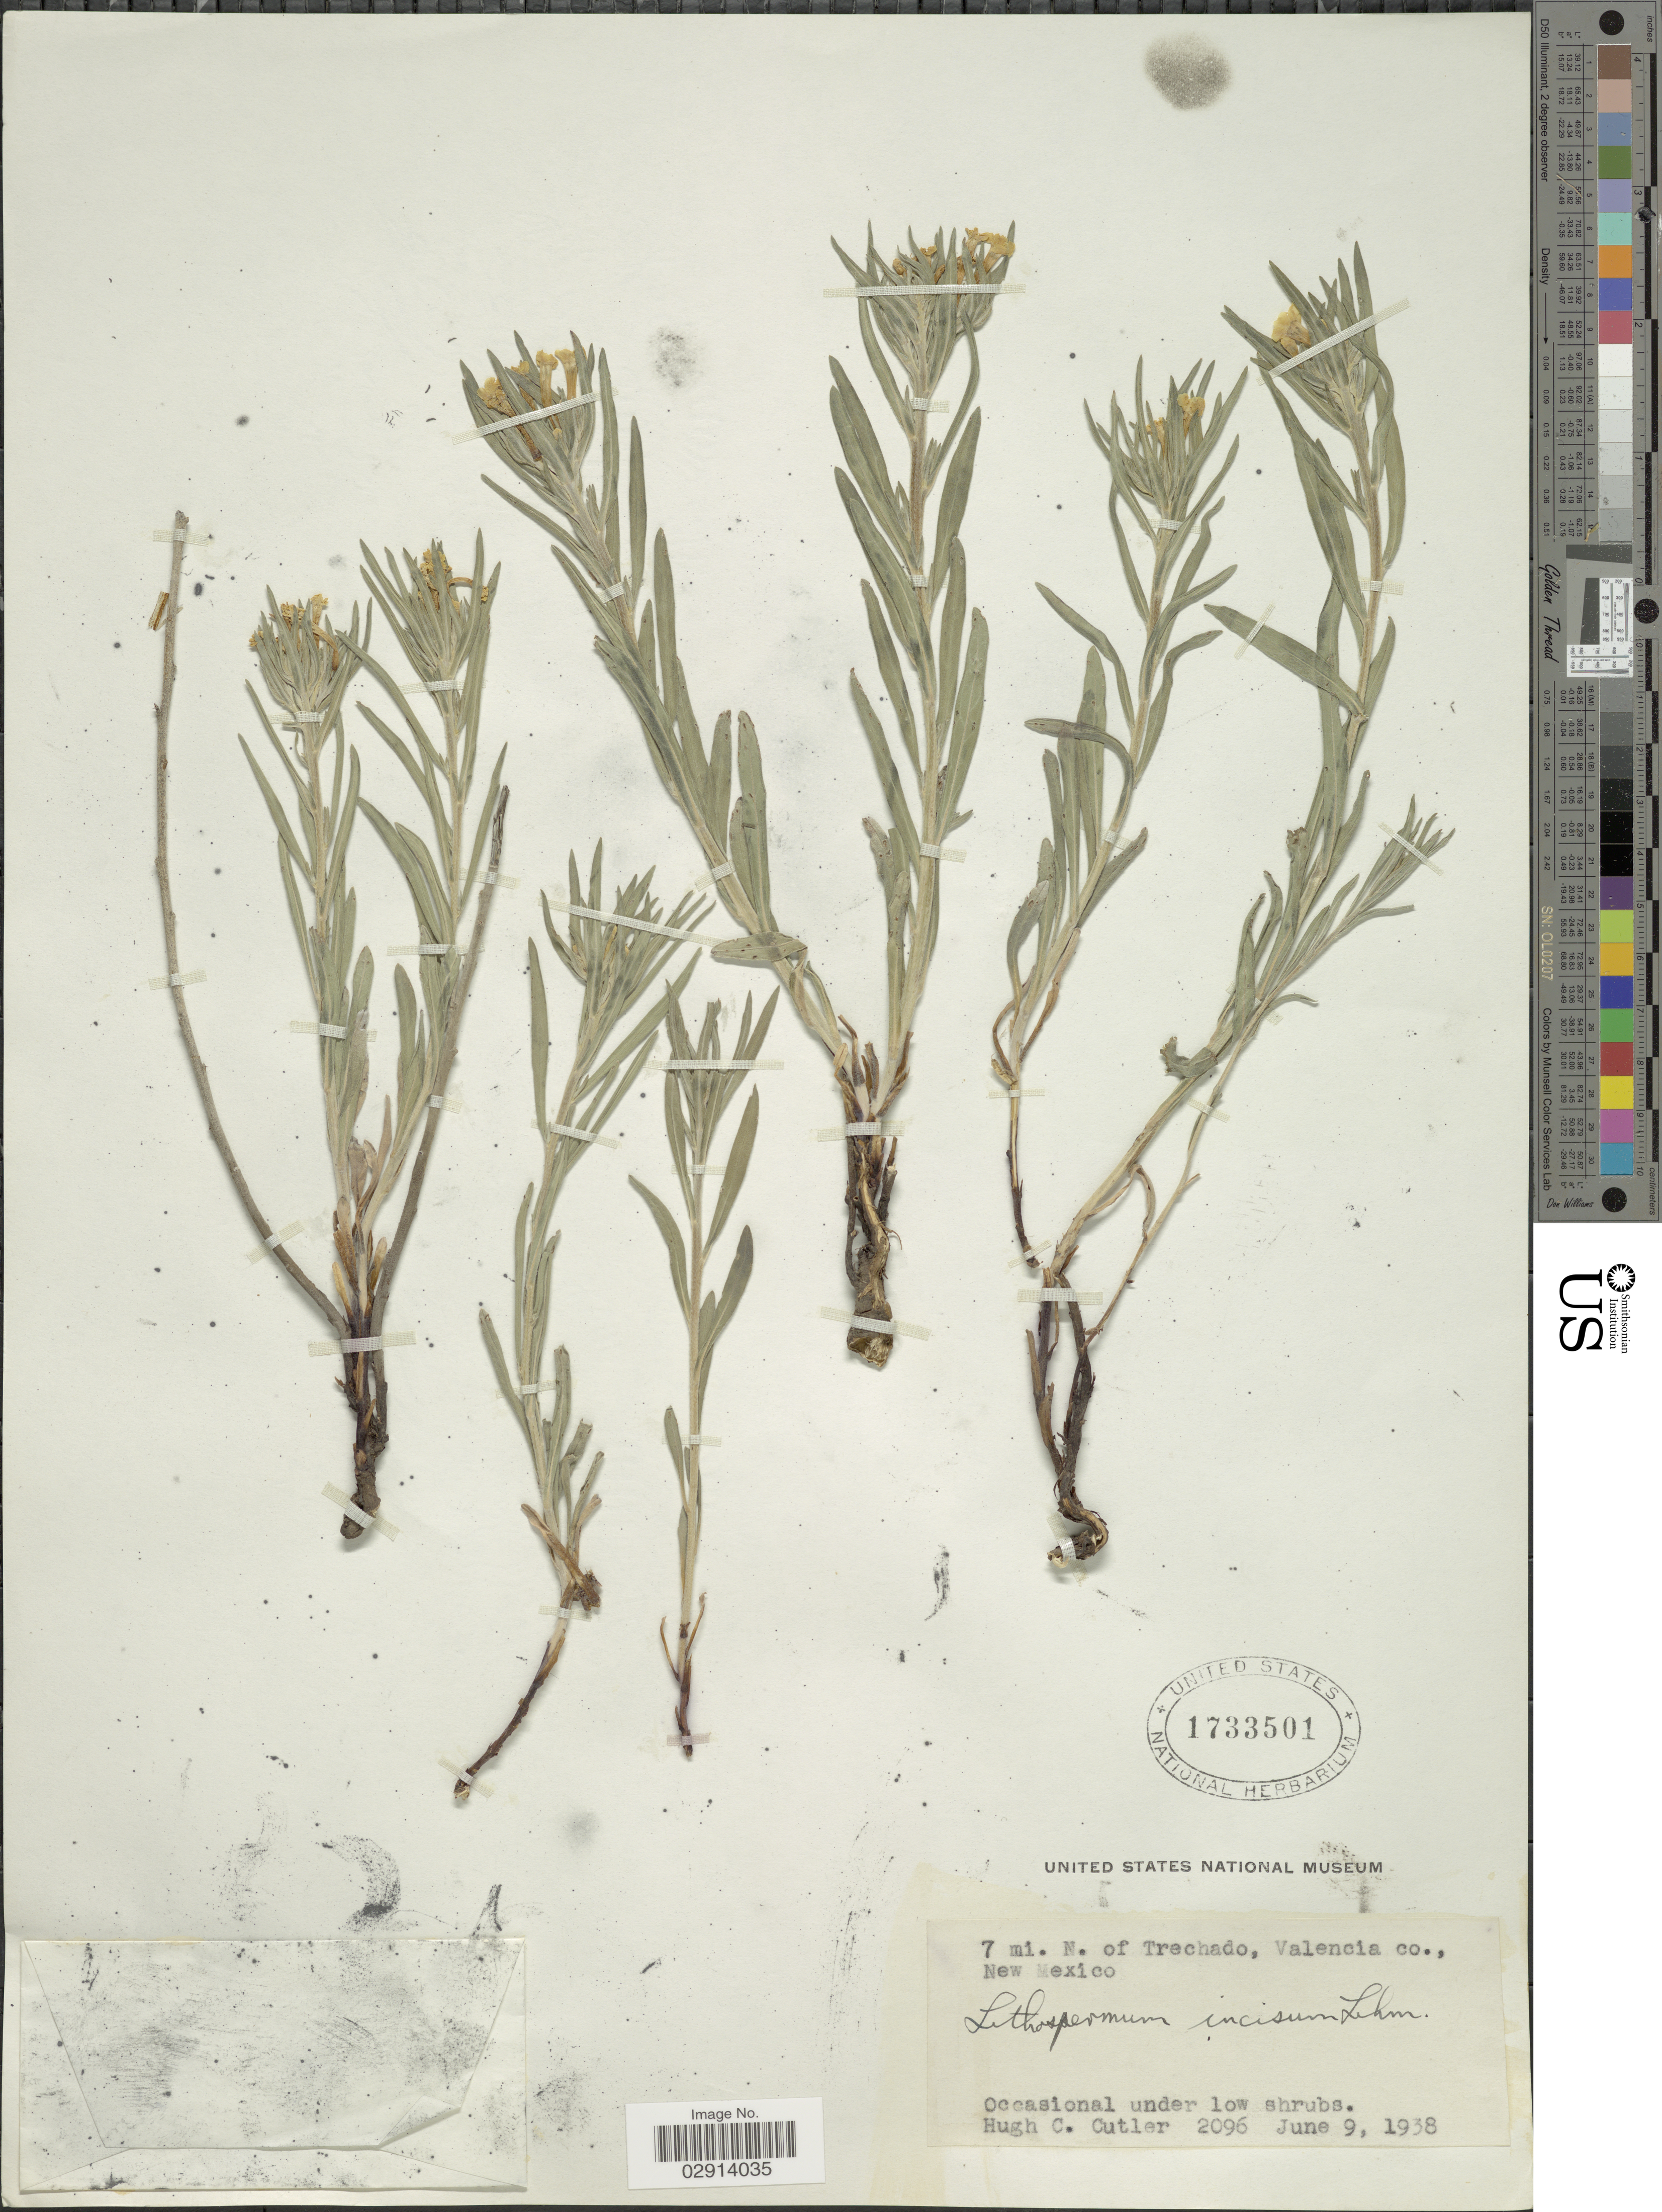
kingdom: Plantae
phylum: Tracheophyta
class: Magnoliopsida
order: Boraginales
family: Boraginaceae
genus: Lithospermum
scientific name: Lithospermum incisum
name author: Lehm.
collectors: H. C. Cutler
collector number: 2096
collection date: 1938-06-09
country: United States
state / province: New Mexico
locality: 7 mi. N. of Trechado, Valencia co.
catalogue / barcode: US 1733501